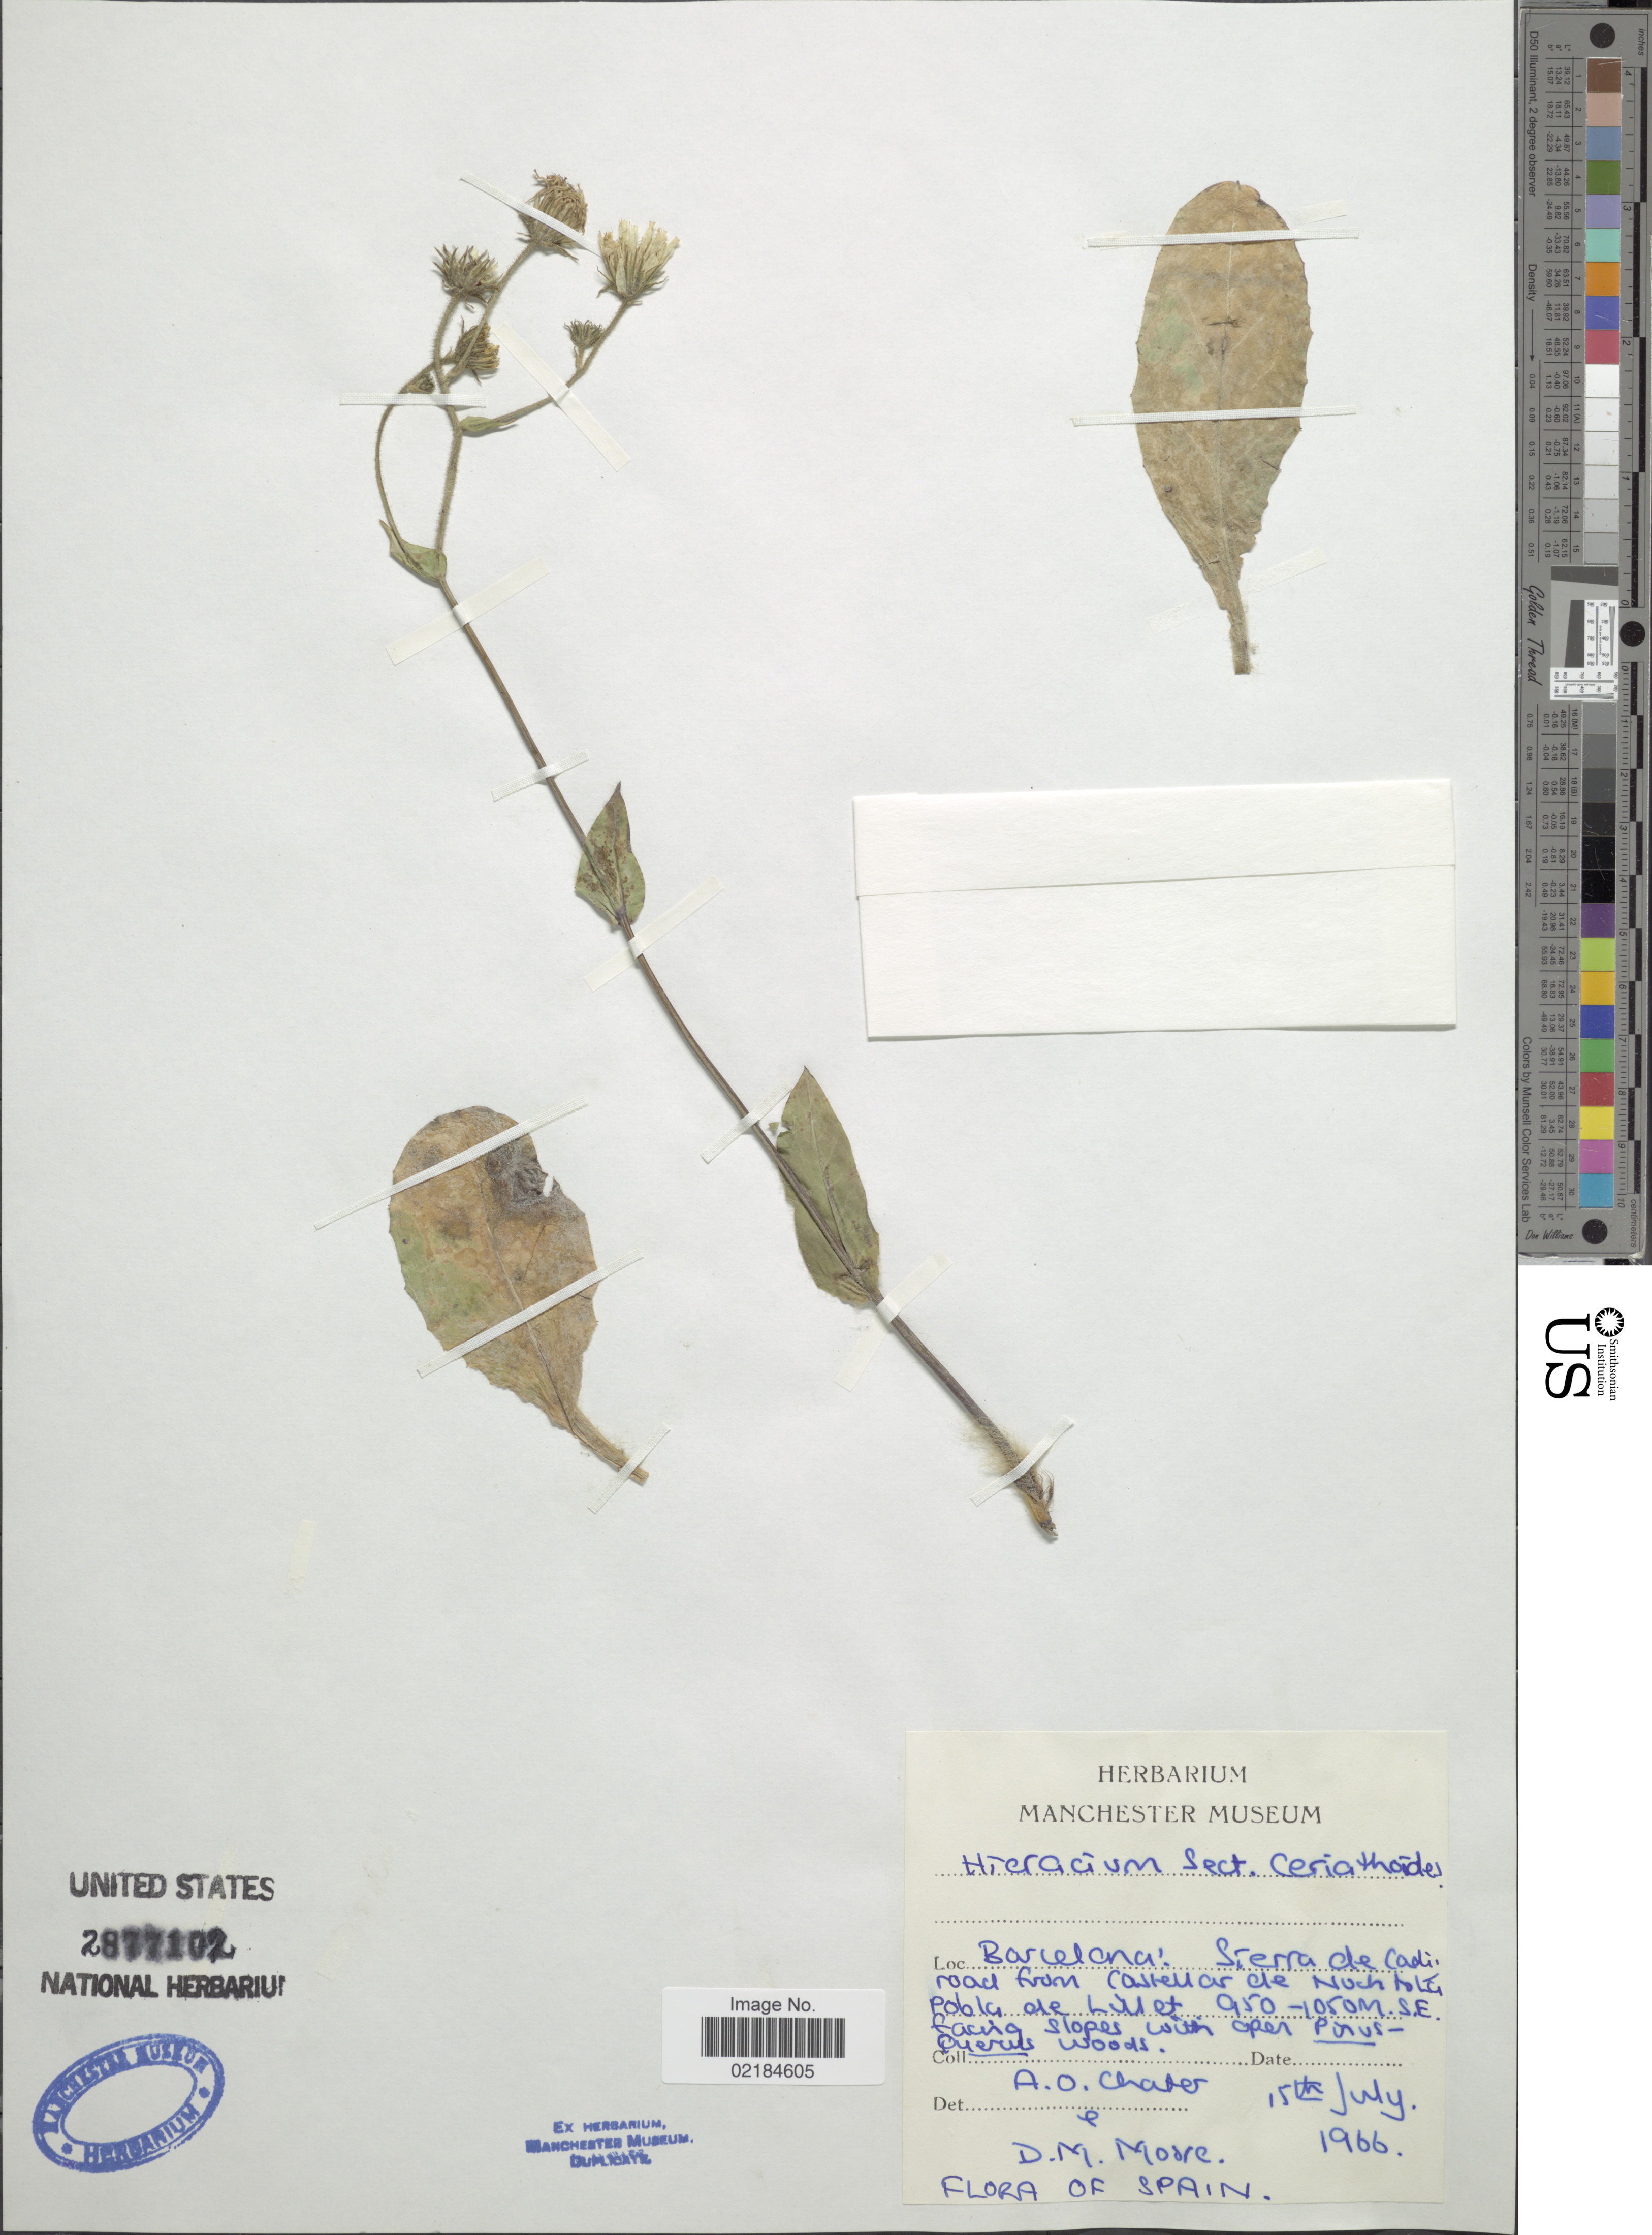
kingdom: Plantae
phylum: Tracheophyta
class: Magnoliopsida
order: Asterales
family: Asteraceae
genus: Hieracium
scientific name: Hieracium repandulare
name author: Druce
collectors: A. O. Chater & D. Morse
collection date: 1966-07-15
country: Spain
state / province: Catalunya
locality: Barcelona: Sierra de Cadi road from Castellar de n'Hug to La Pobla de Lillet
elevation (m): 950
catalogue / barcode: US 2877102